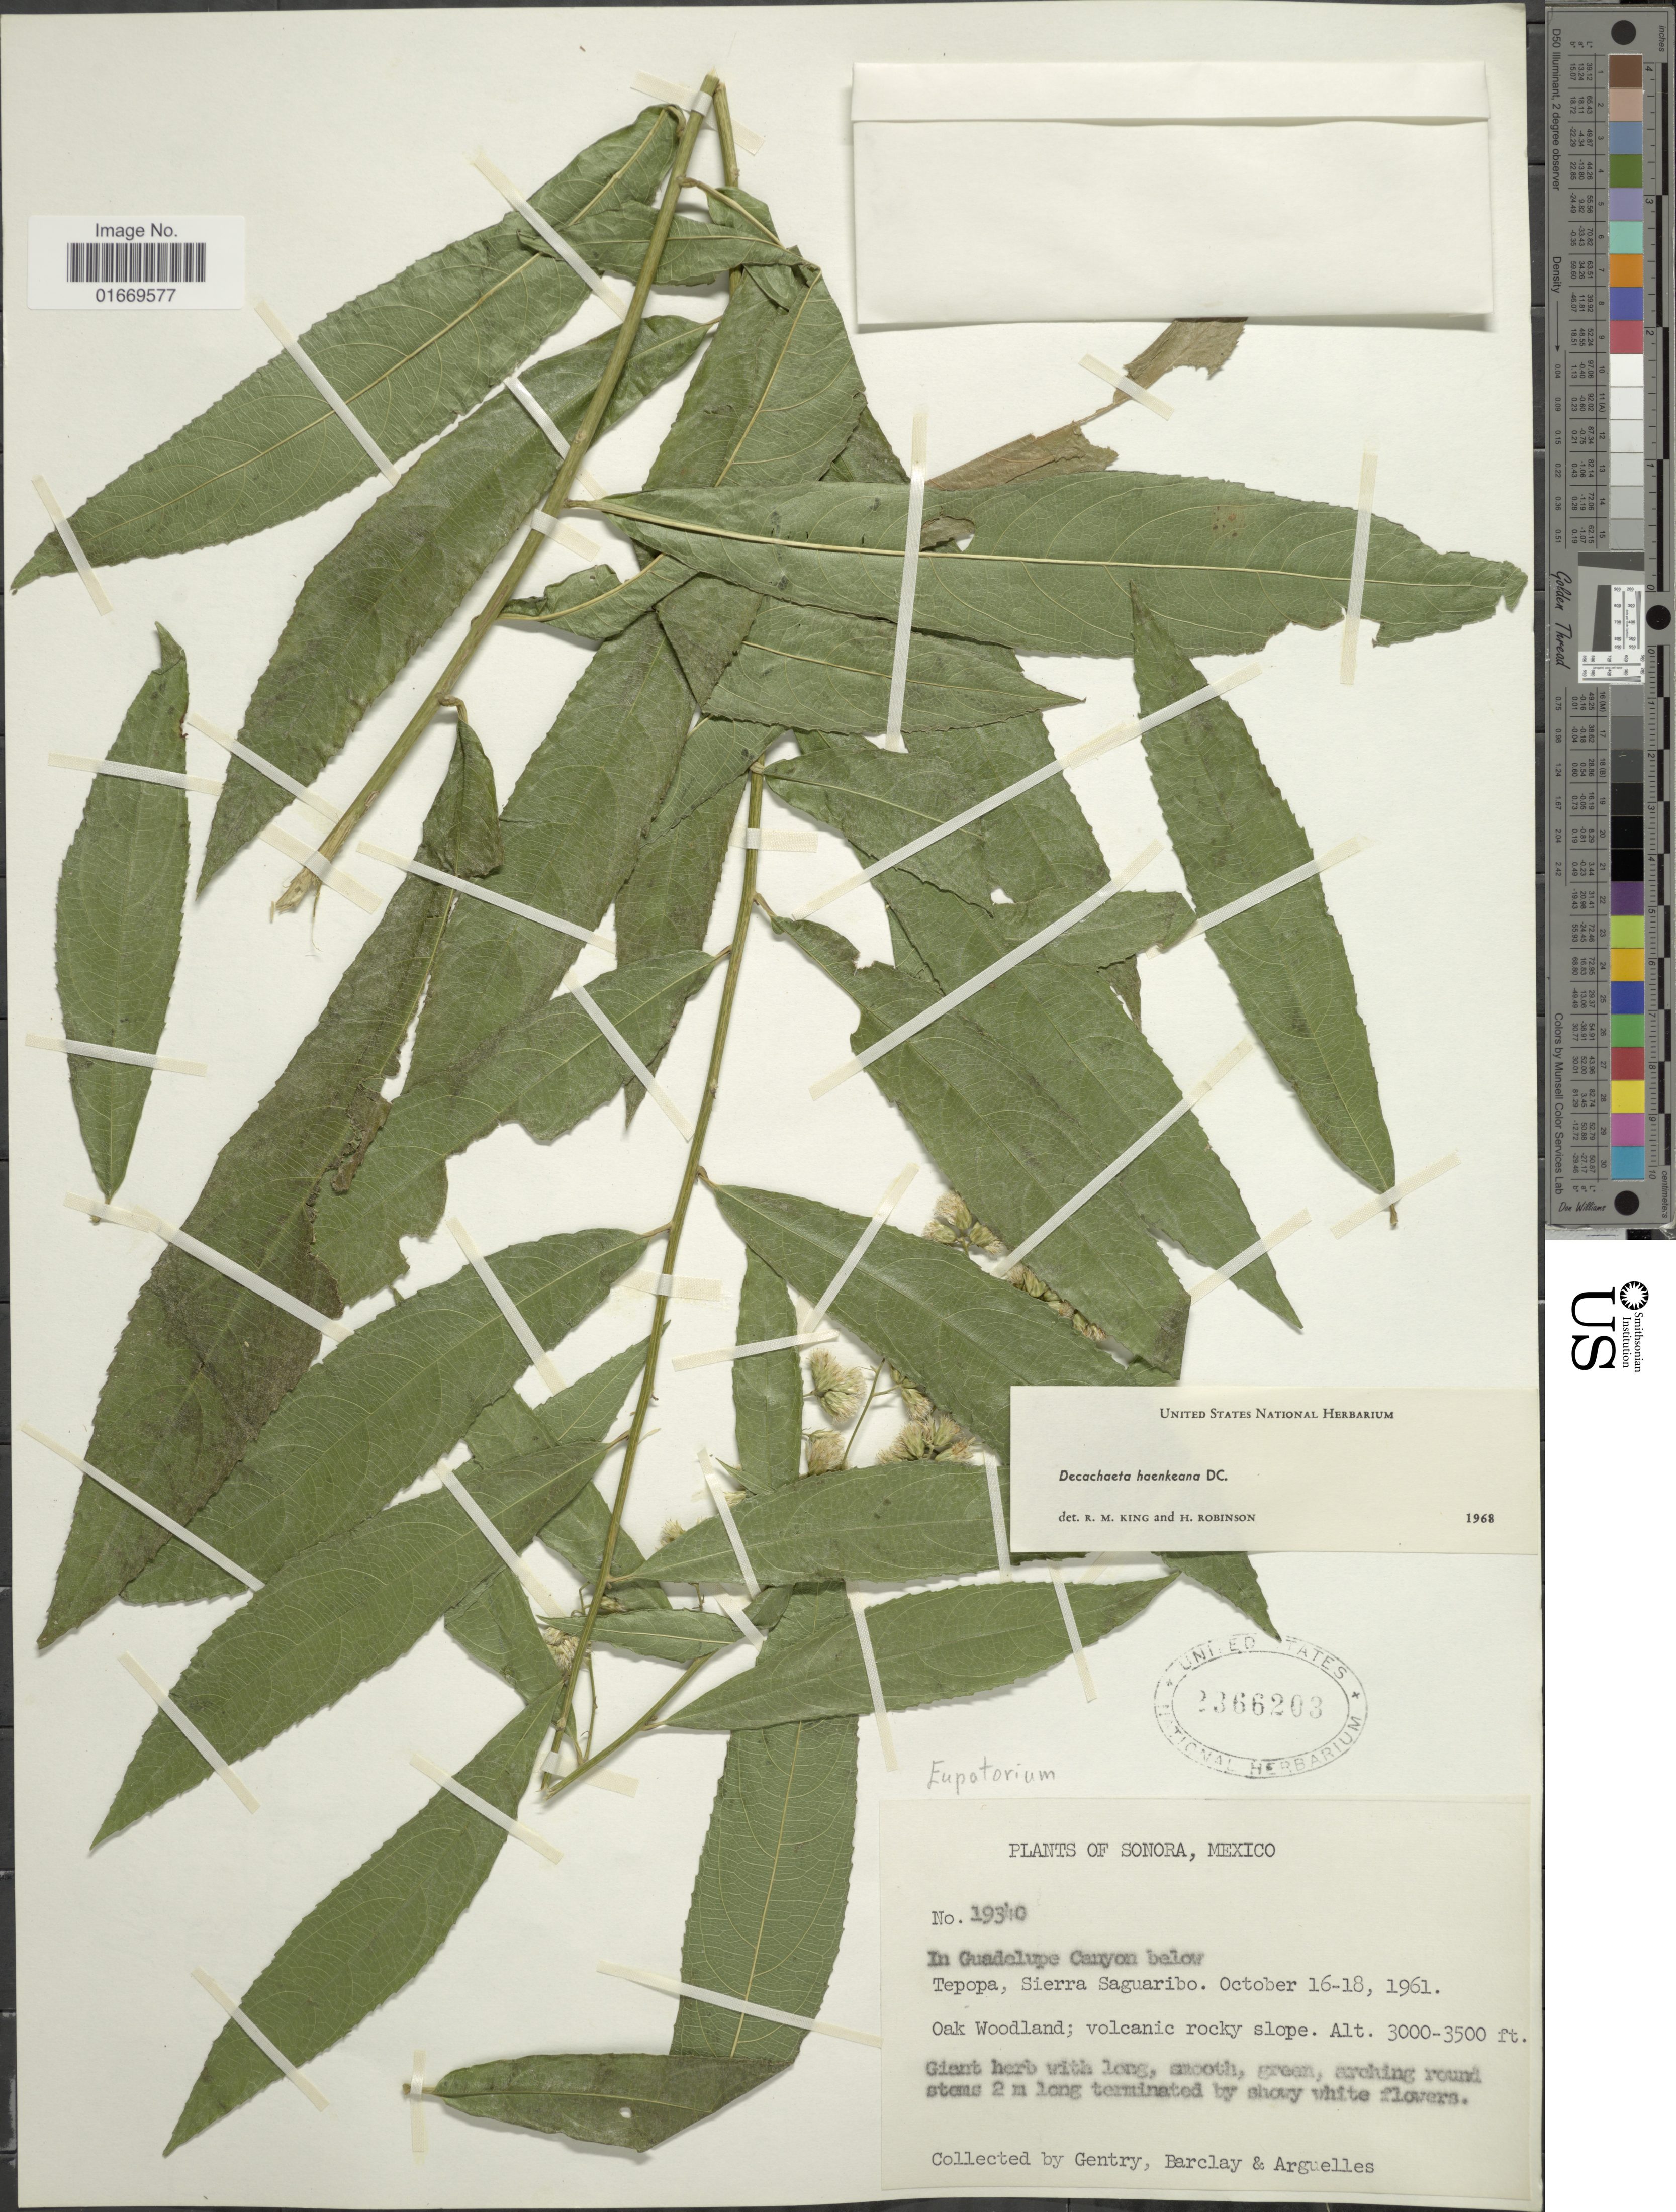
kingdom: Plantae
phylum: Tracheophyta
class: Magnoliopsida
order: Asterales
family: Asteraceae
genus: Decachaeta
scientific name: Decachaeta haenkeana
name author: DC.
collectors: Gentry, --, -- Barclay & Arguelles, --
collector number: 19340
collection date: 1961-10-16/1961-10-18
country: Mexico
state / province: Sonora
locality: Tepopa, Sierra Saguaribo, Oak Woodland; volcanic rocky slope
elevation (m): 914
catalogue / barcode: US 2366203